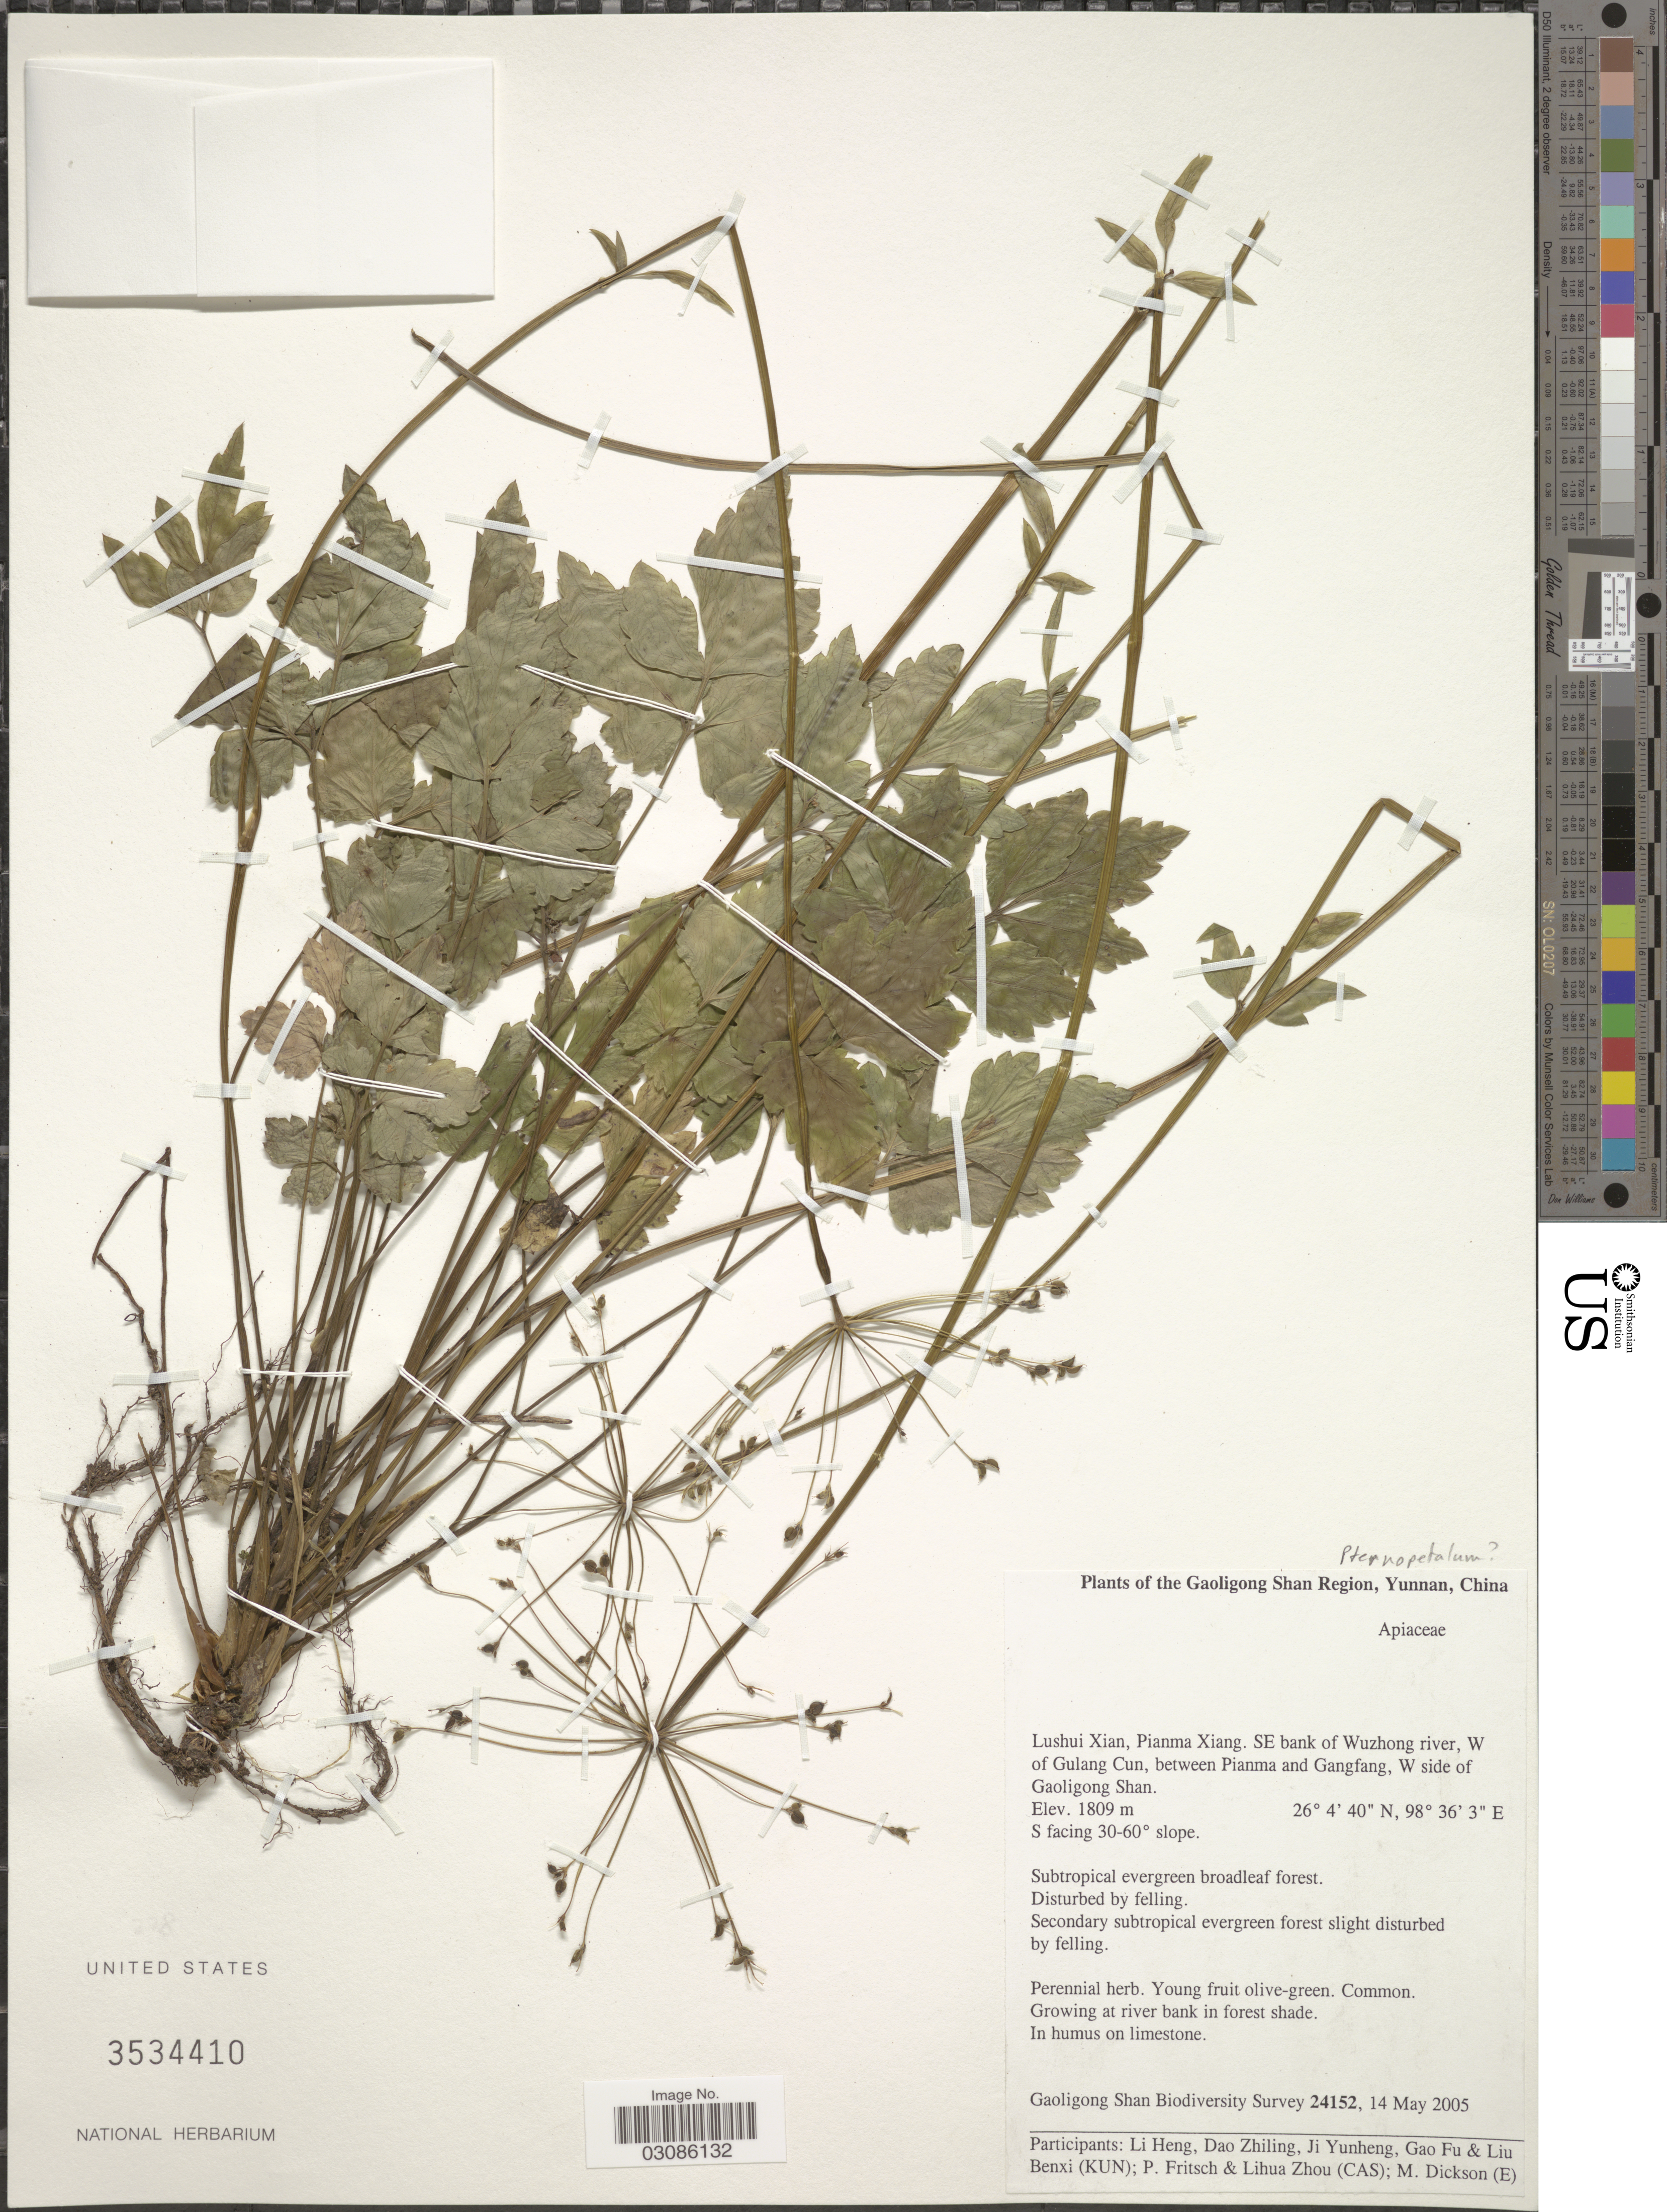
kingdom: Plantae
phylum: Tracheophyta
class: Magnoliopsida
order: Apiales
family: Apiaceae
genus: Pternopetalum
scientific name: Pternopetalum sp.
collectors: Gaoligong Shan Biodiversity Survey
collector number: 24152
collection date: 2005-05-14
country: China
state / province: Yunnan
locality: The Gaoligong Shan Region, Lushui Xian, Pianma Xiang. SE bank of Wuzhong river, W of Gulang Cun, between Pianma and Gangfang, W side of Gaoligong Shan.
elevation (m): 1809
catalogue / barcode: US 3534410